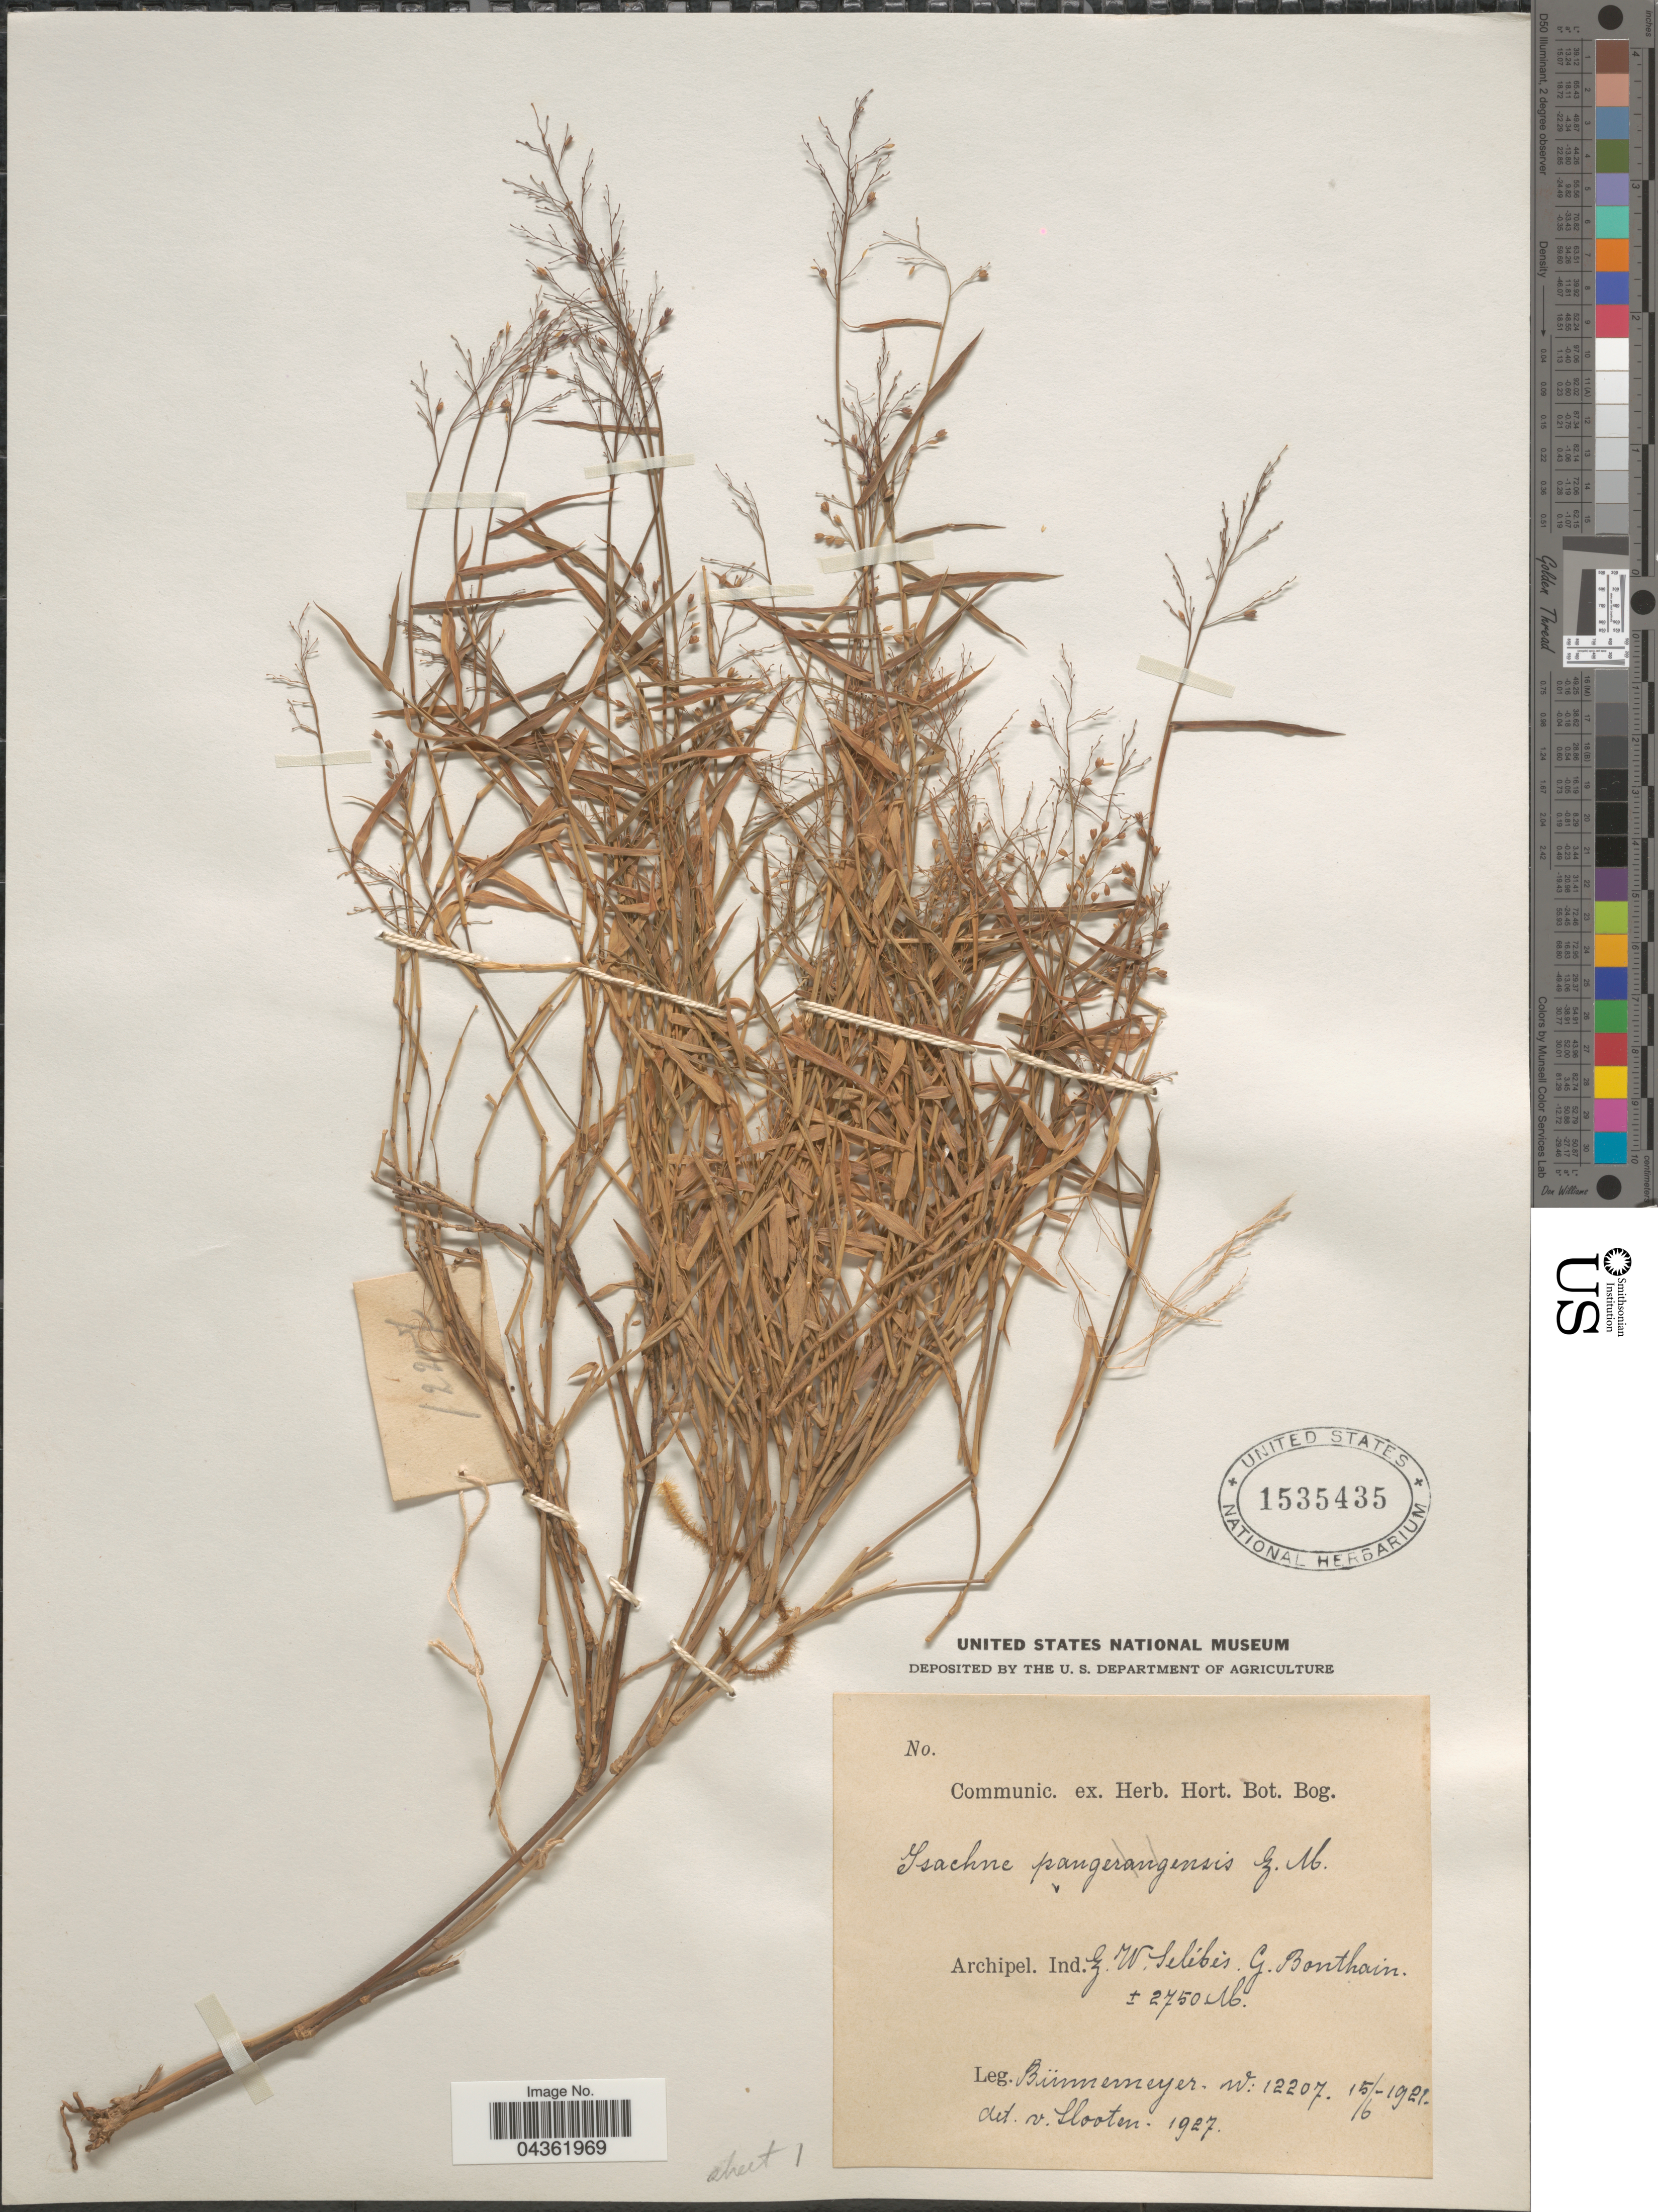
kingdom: Plantae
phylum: Tracheophyta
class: Liliopsida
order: Poales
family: Poaceae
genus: Isachne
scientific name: Isachne sp.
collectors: Bunnemeyer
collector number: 12207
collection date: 1921-06-15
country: Indonesia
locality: Archipel. Ind. Z. W. Selébés. G. Bonthain.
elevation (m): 2750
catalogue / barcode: US 1535435